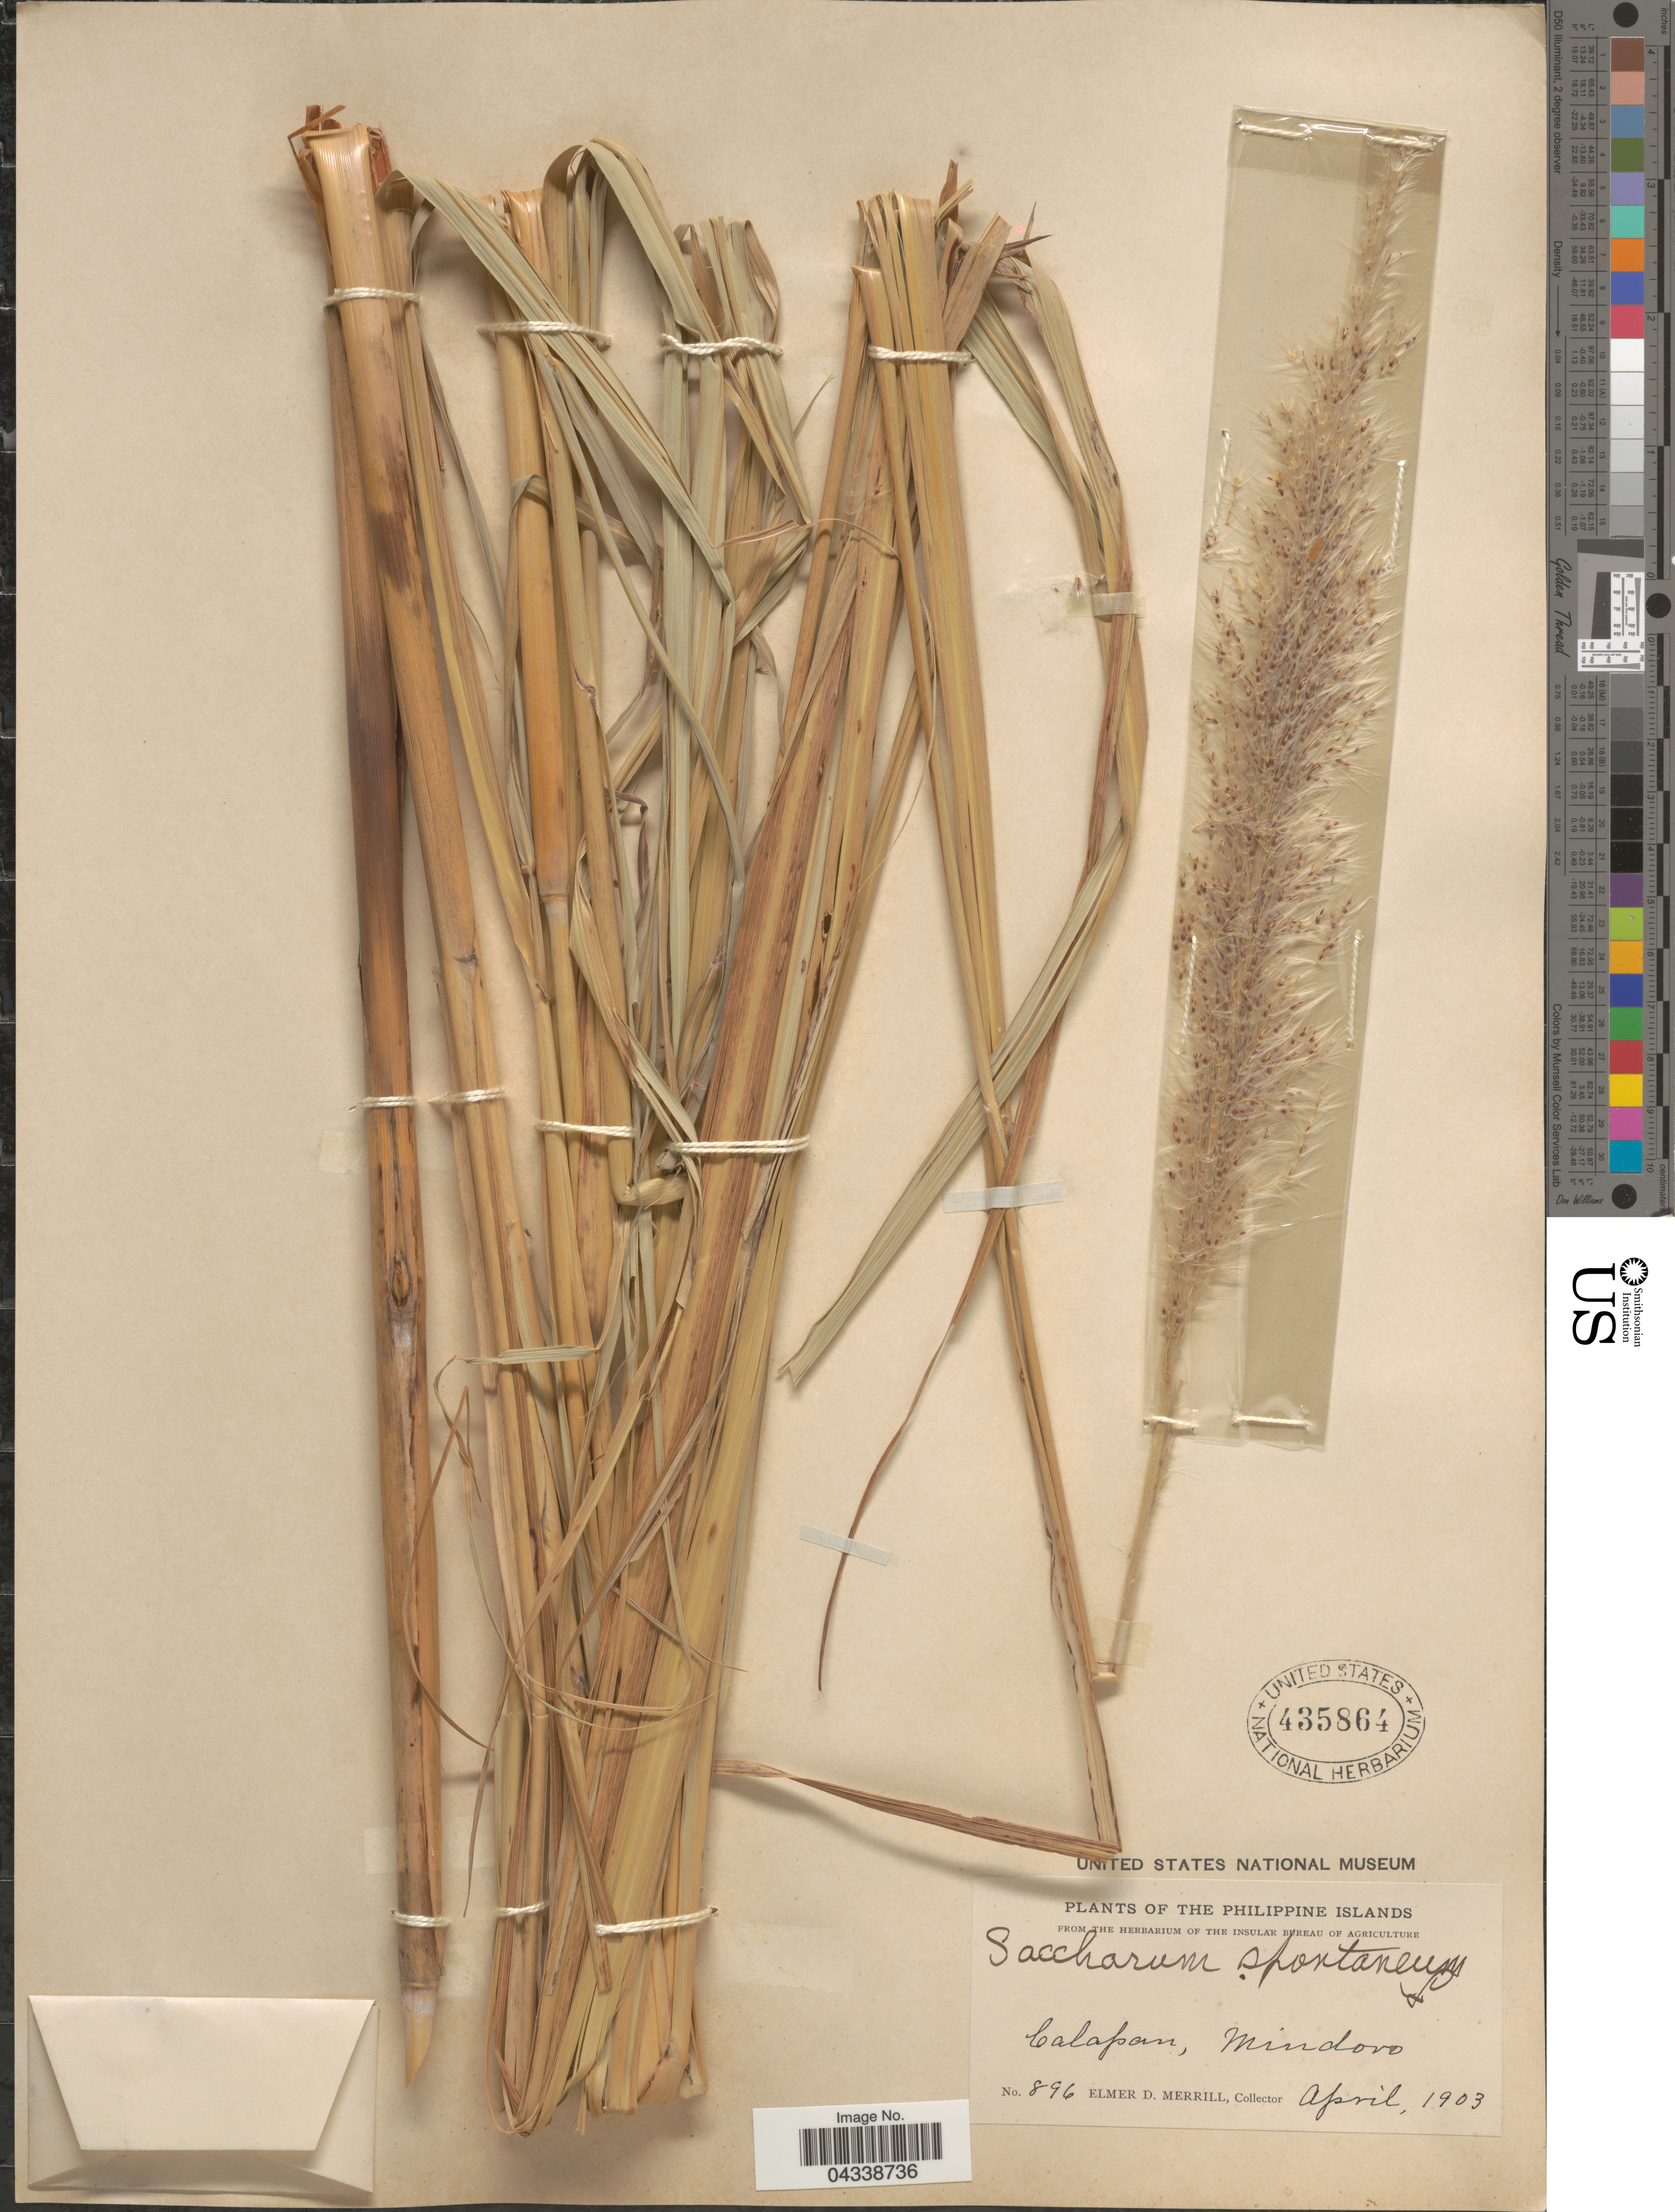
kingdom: Plantae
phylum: Tracheophyta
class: Liliopsida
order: Poales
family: Poaceae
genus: Saccharum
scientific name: Saccharum spontaneum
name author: L.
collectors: E. D. Merrill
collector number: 896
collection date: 1903-04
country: Philippines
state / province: Mimaropa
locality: The Philippine Islands. Calapan, Mindoro.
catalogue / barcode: US 435864